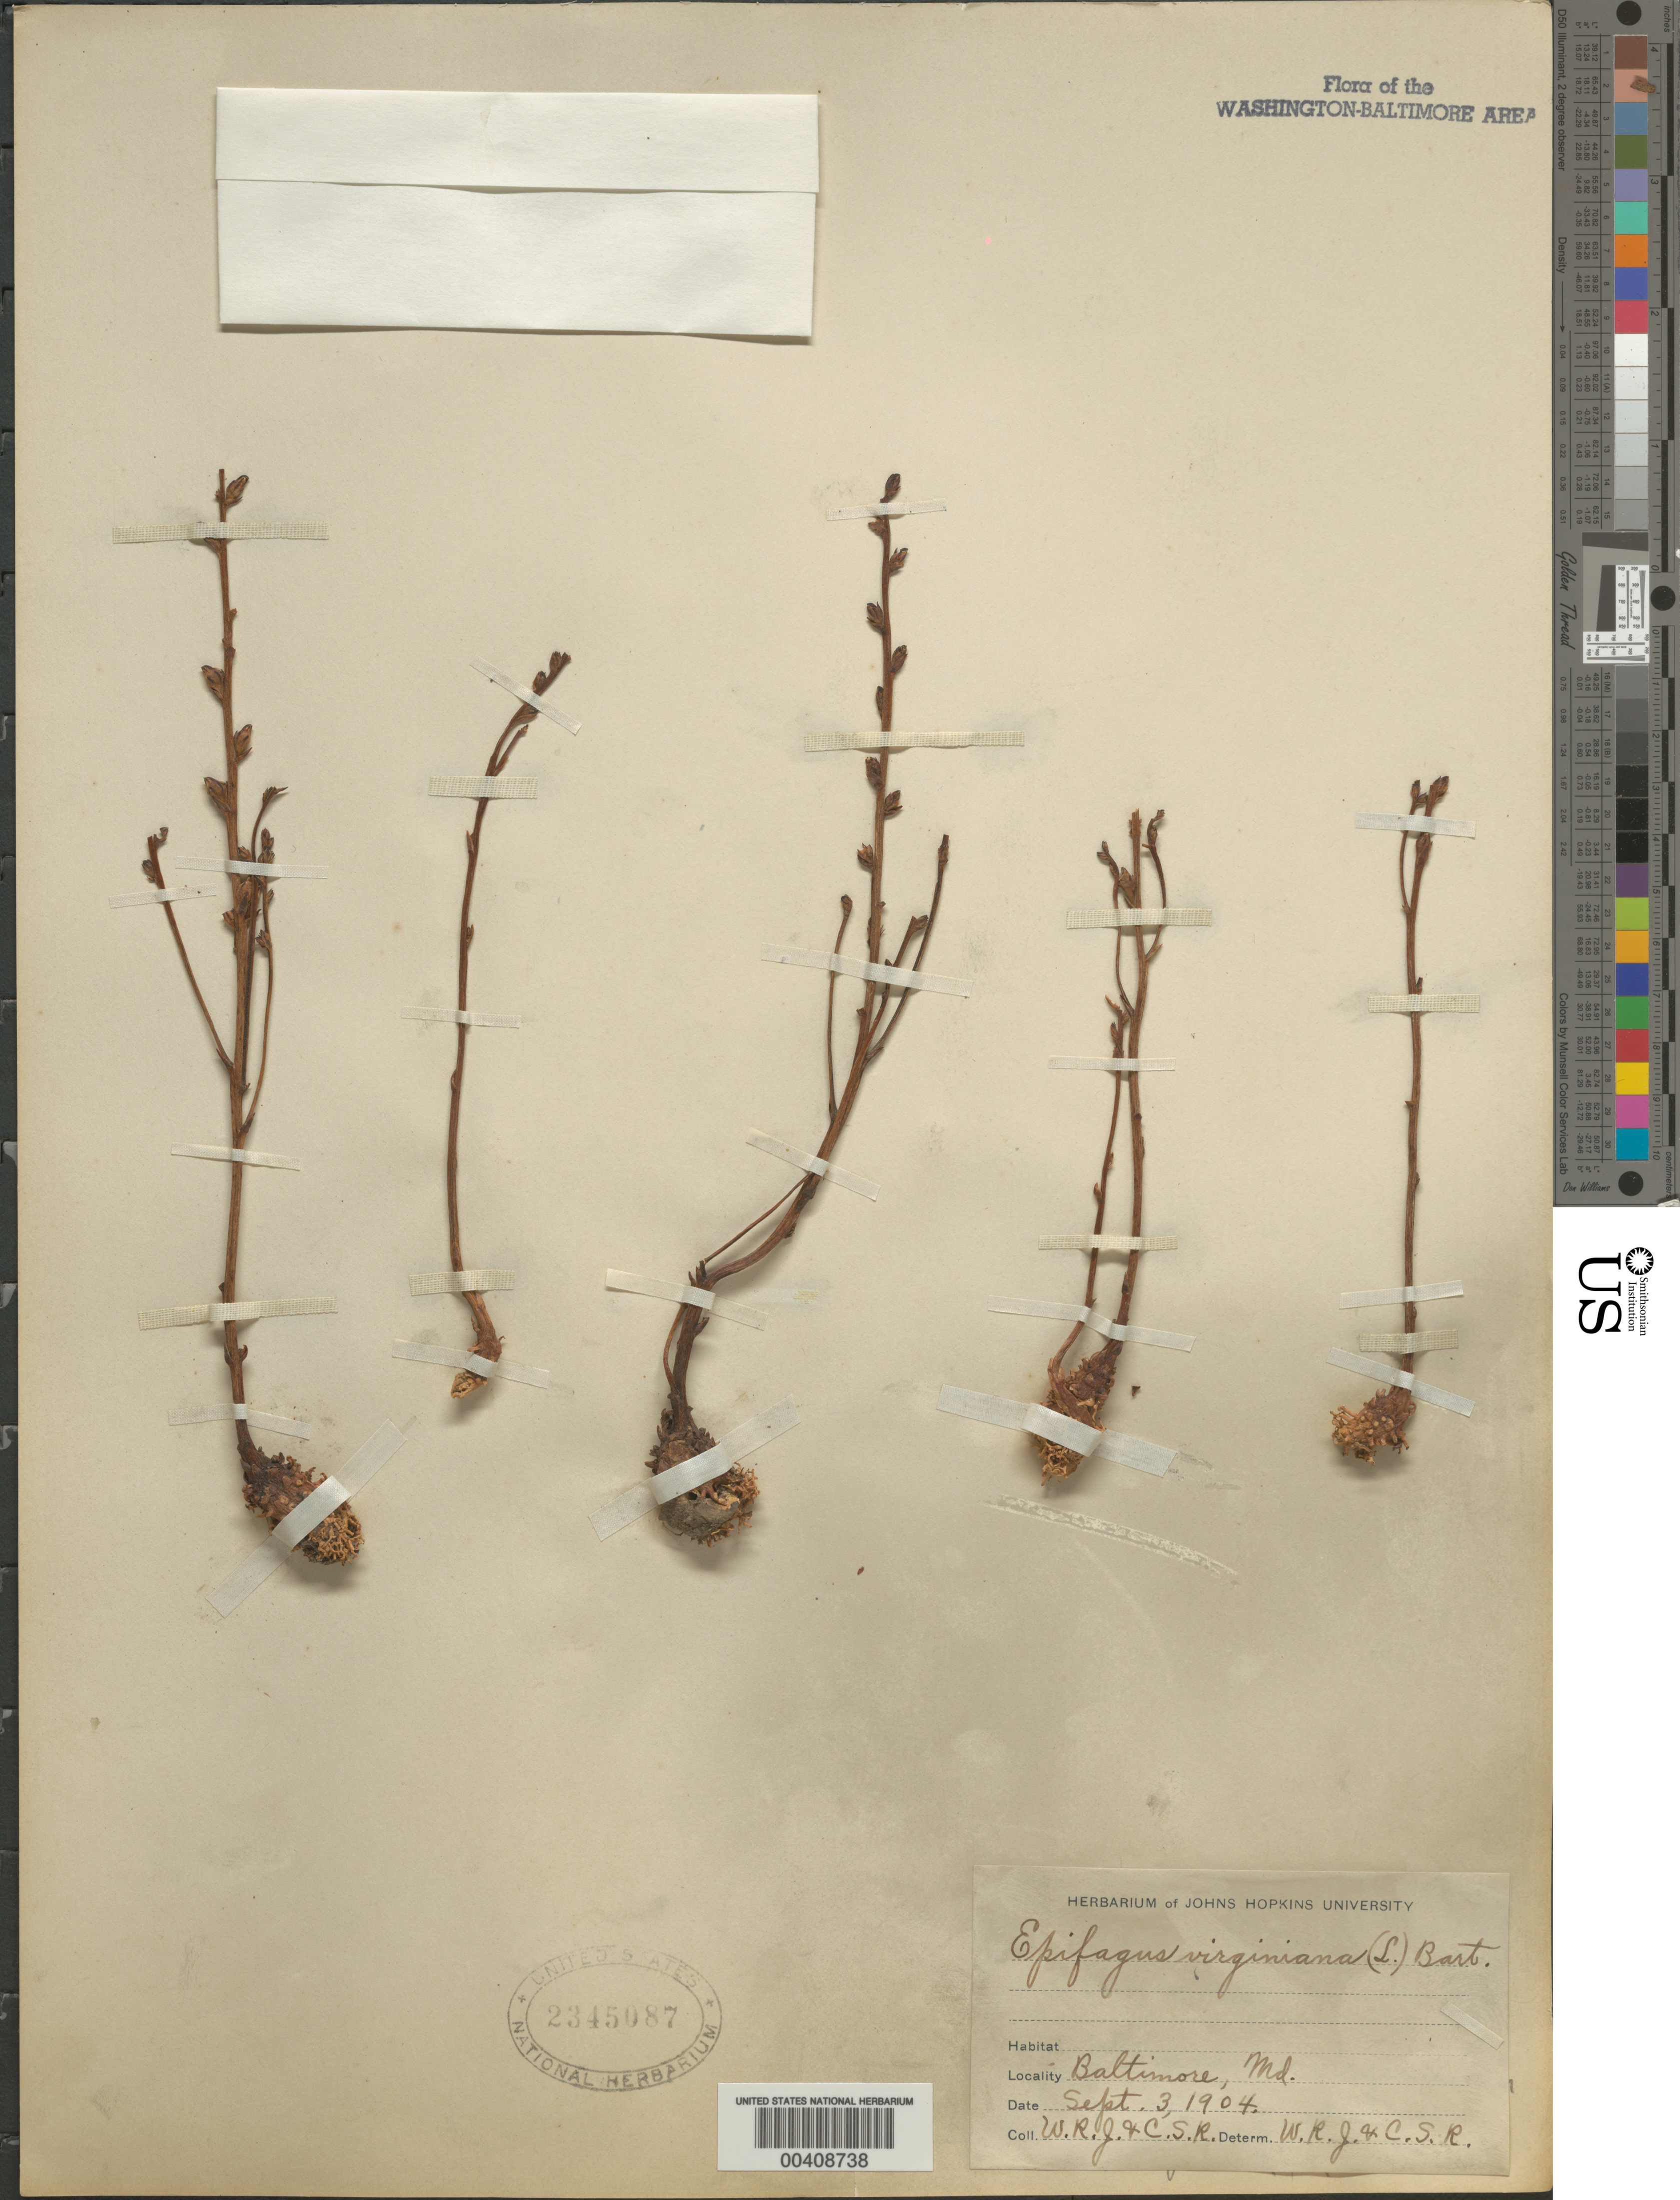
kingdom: Plantae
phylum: Tracheophyta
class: Magnoliopsida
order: Lamiales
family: Orobanchaceae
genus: Epifagus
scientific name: Epifagus virginiana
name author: (L.) W.P.C. Barton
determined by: Jones, W. R.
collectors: W. R. Jones & C. S. R.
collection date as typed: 03 Sep 1904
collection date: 1904-09-03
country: United States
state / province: Maryland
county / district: City of Baltimore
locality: Baltimore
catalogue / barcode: US 2345087